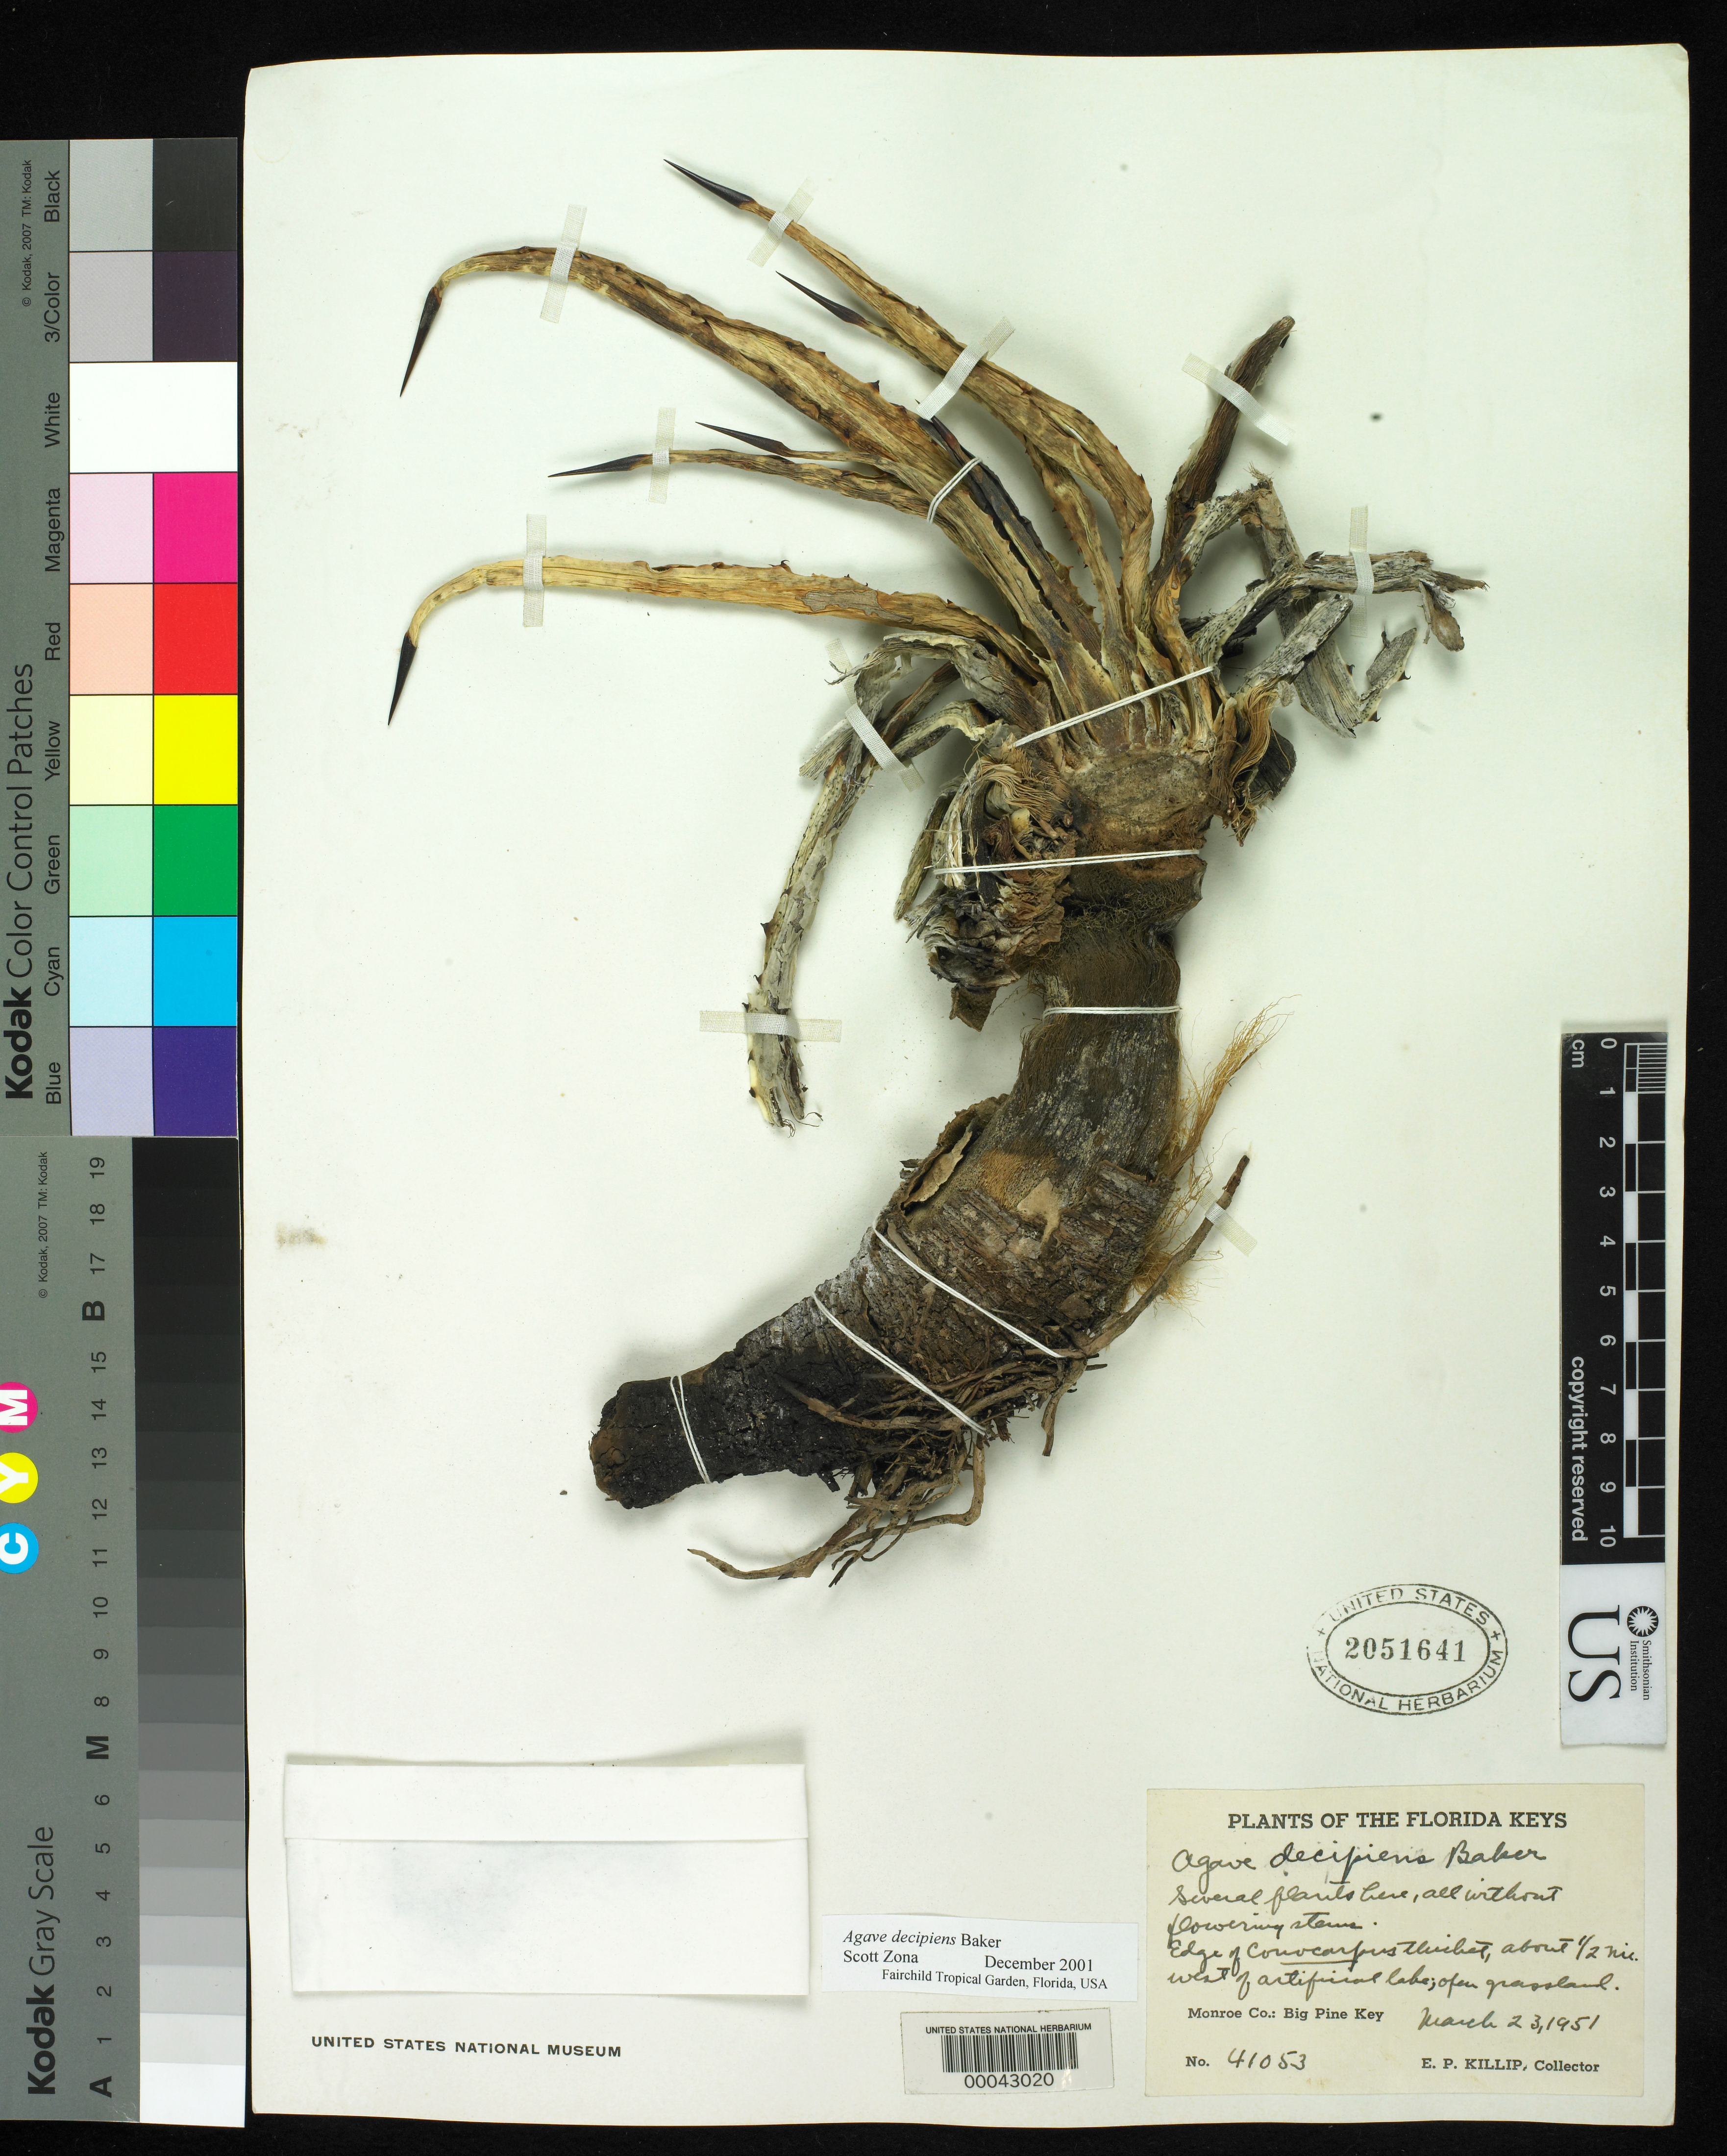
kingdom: Plantae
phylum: Tracheophyta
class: Liliopsida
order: Asparagales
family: Asparagaceae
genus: Agave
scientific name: Agave decipiens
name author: Baker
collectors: E. P. Killip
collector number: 41053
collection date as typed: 23 Mar 1951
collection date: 1951-03-23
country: United States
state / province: Florida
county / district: Monroe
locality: Big Pine Key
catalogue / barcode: US 2051641